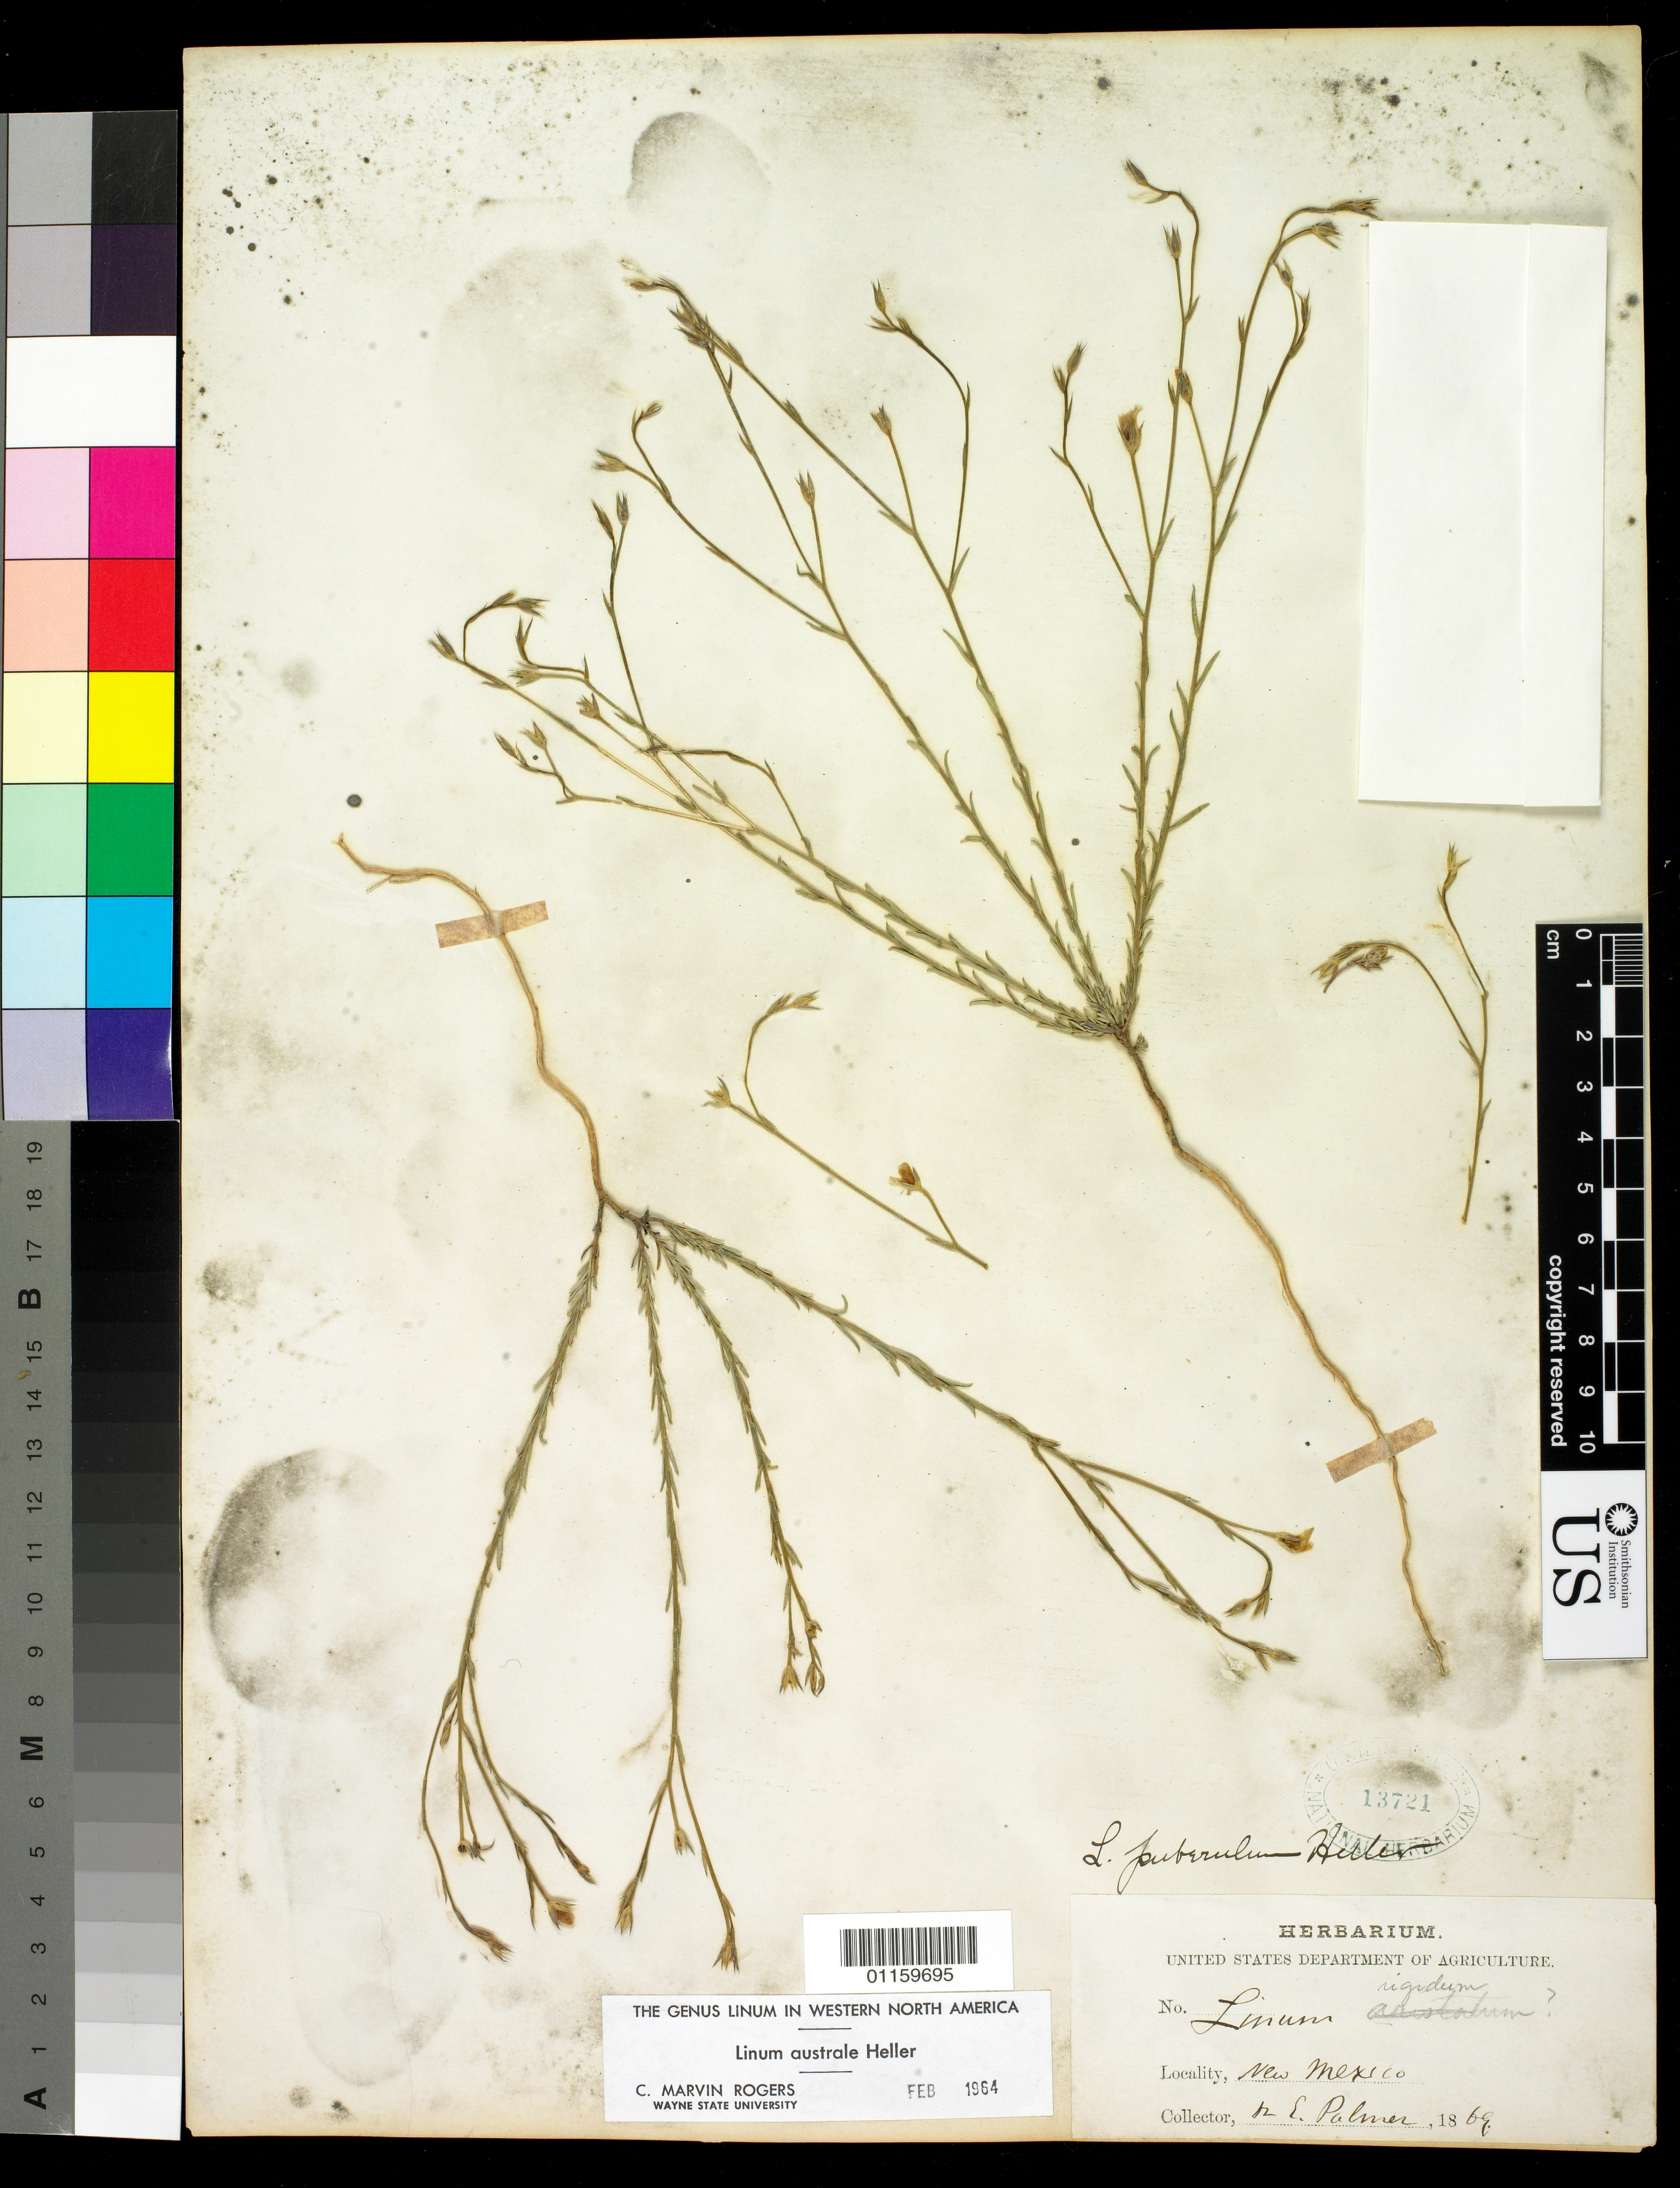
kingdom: Plantae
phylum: Tracheophyta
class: Magnoliopsida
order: Malpighiales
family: Linaceae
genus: Linum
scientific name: Linum australe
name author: A. Heller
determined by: Rogers, C. M.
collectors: E. Palmer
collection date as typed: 1869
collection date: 1869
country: United States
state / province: New Mexico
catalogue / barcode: US 13721